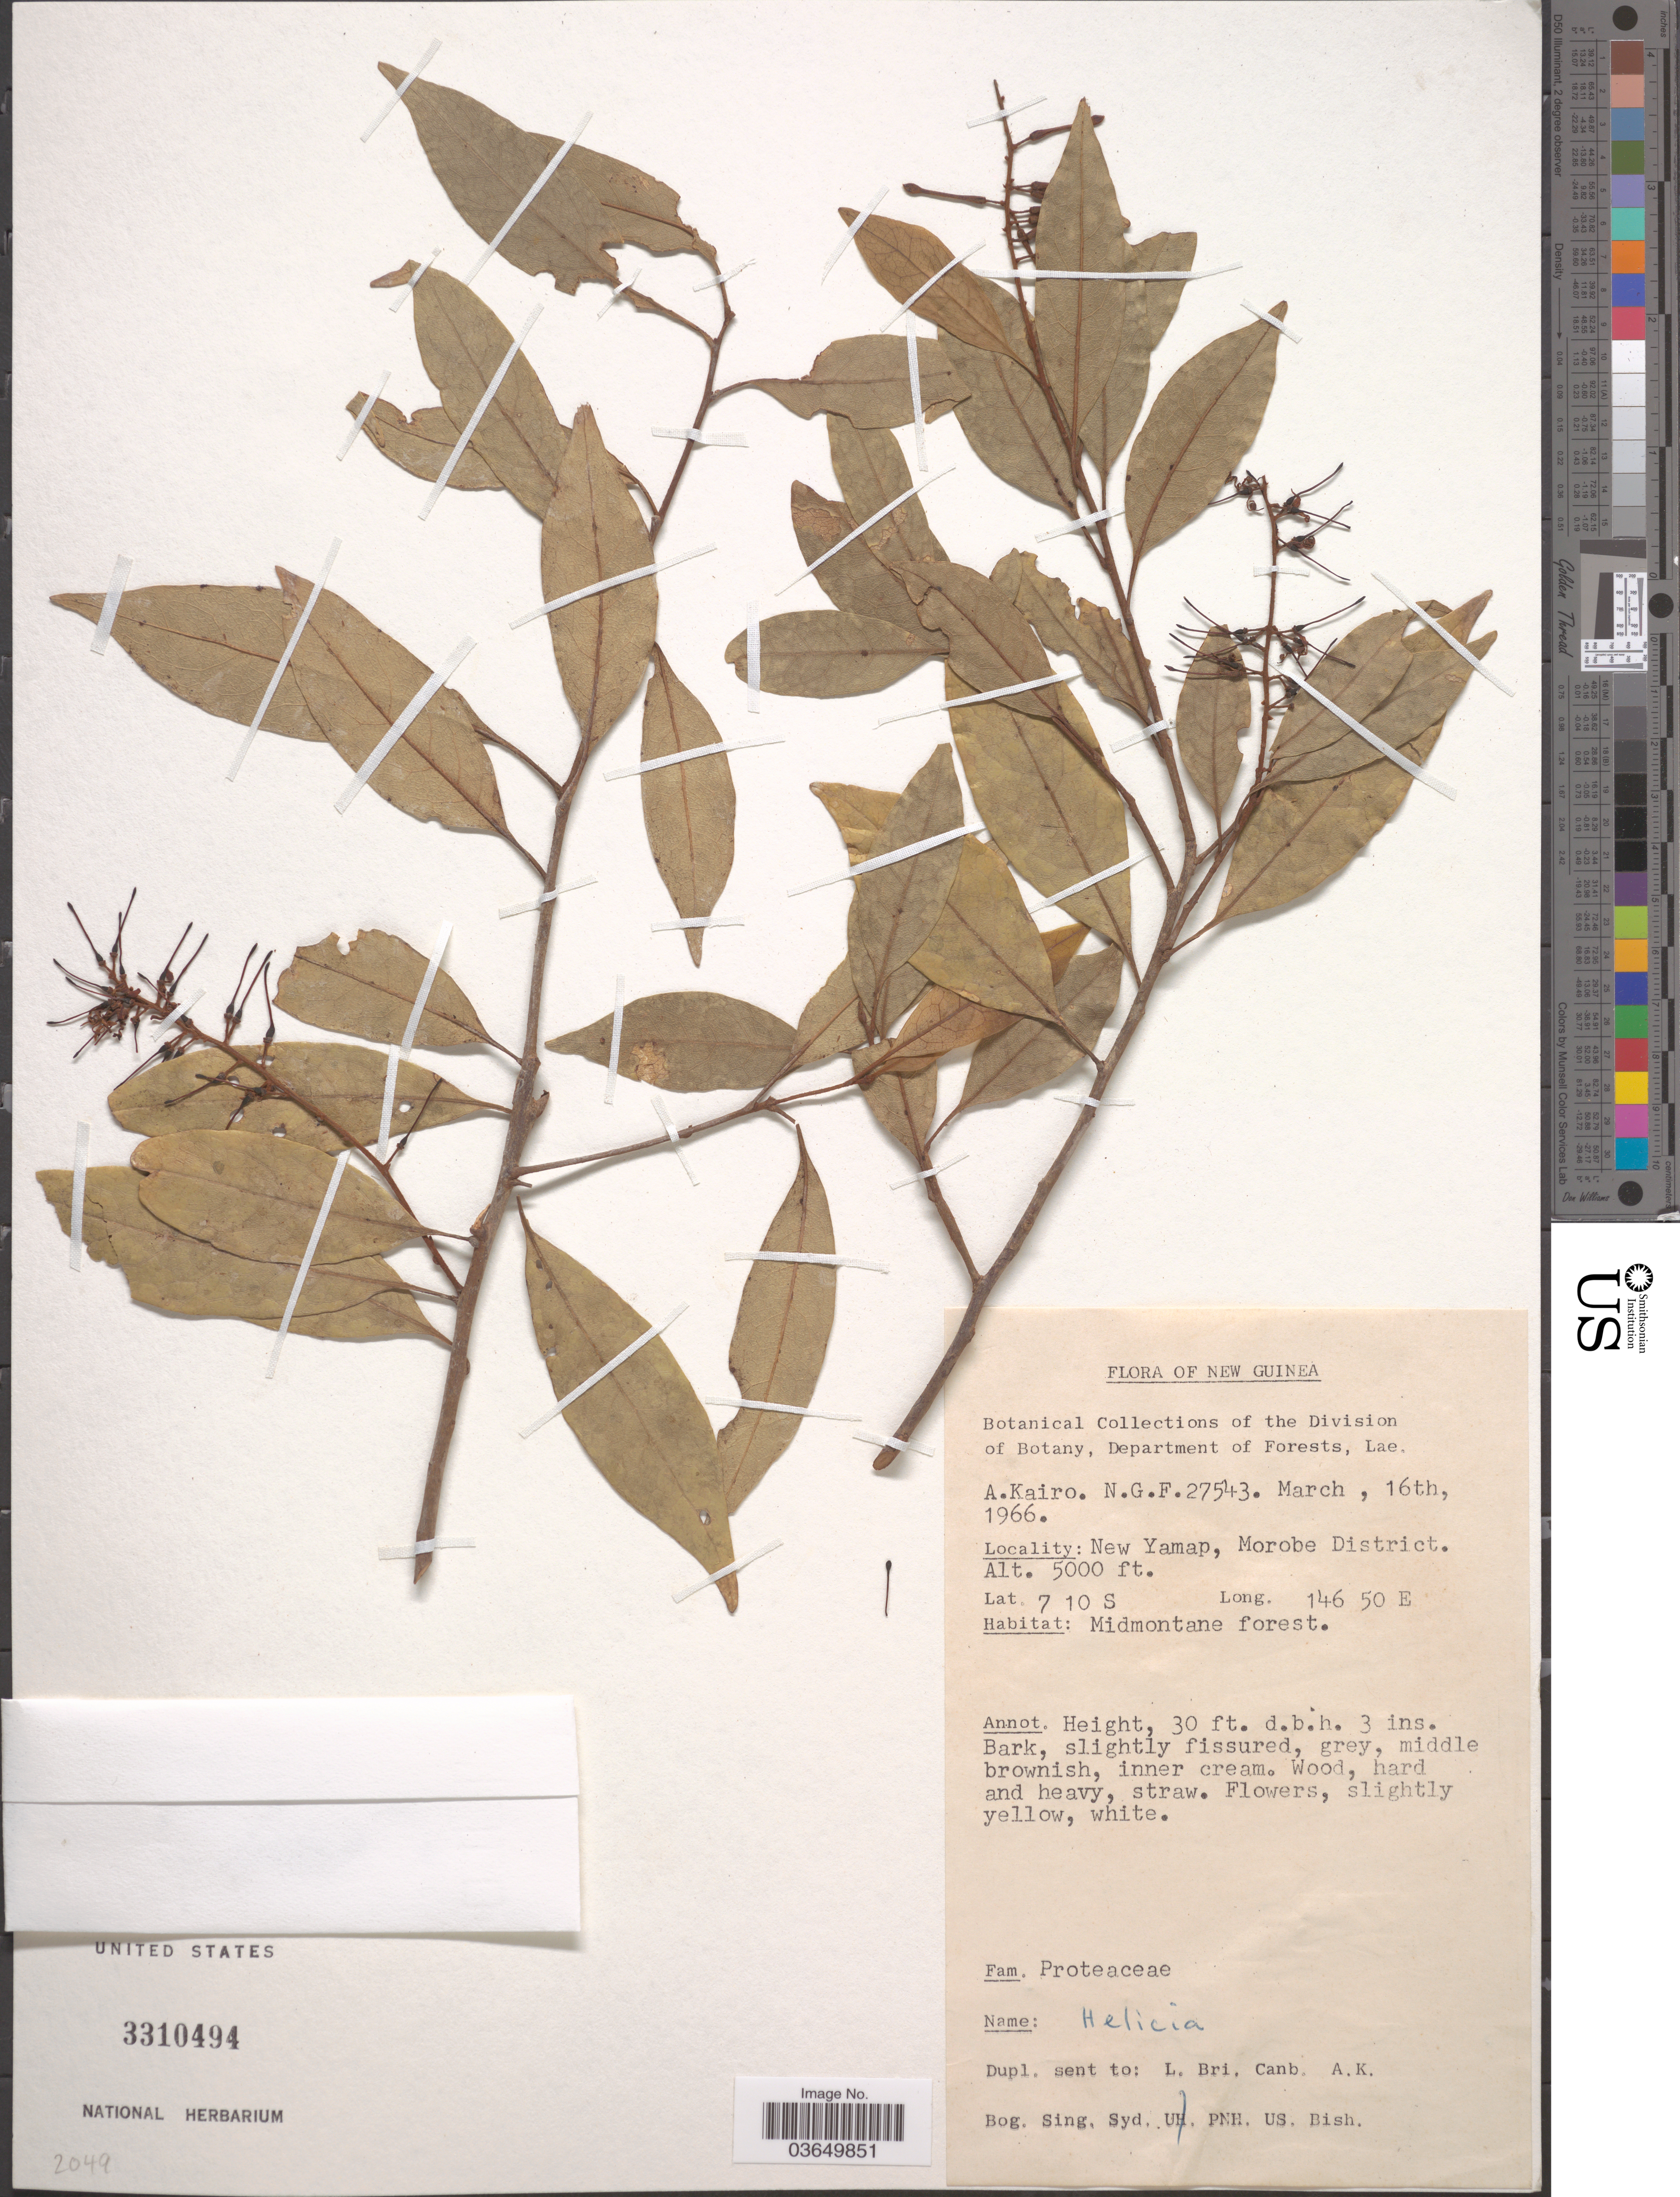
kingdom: Plantae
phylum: Tracheophyta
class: Magnoliopsida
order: Proteales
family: Proteaceae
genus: Helicia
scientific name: Helicia sp.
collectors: A. Kairo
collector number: NGF 27543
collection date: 1966-03-16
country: Papua New Guinea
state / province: Morobe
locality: New Guinea. New Yamap, Morobe District.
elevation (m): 1524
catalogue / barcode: US 3310494